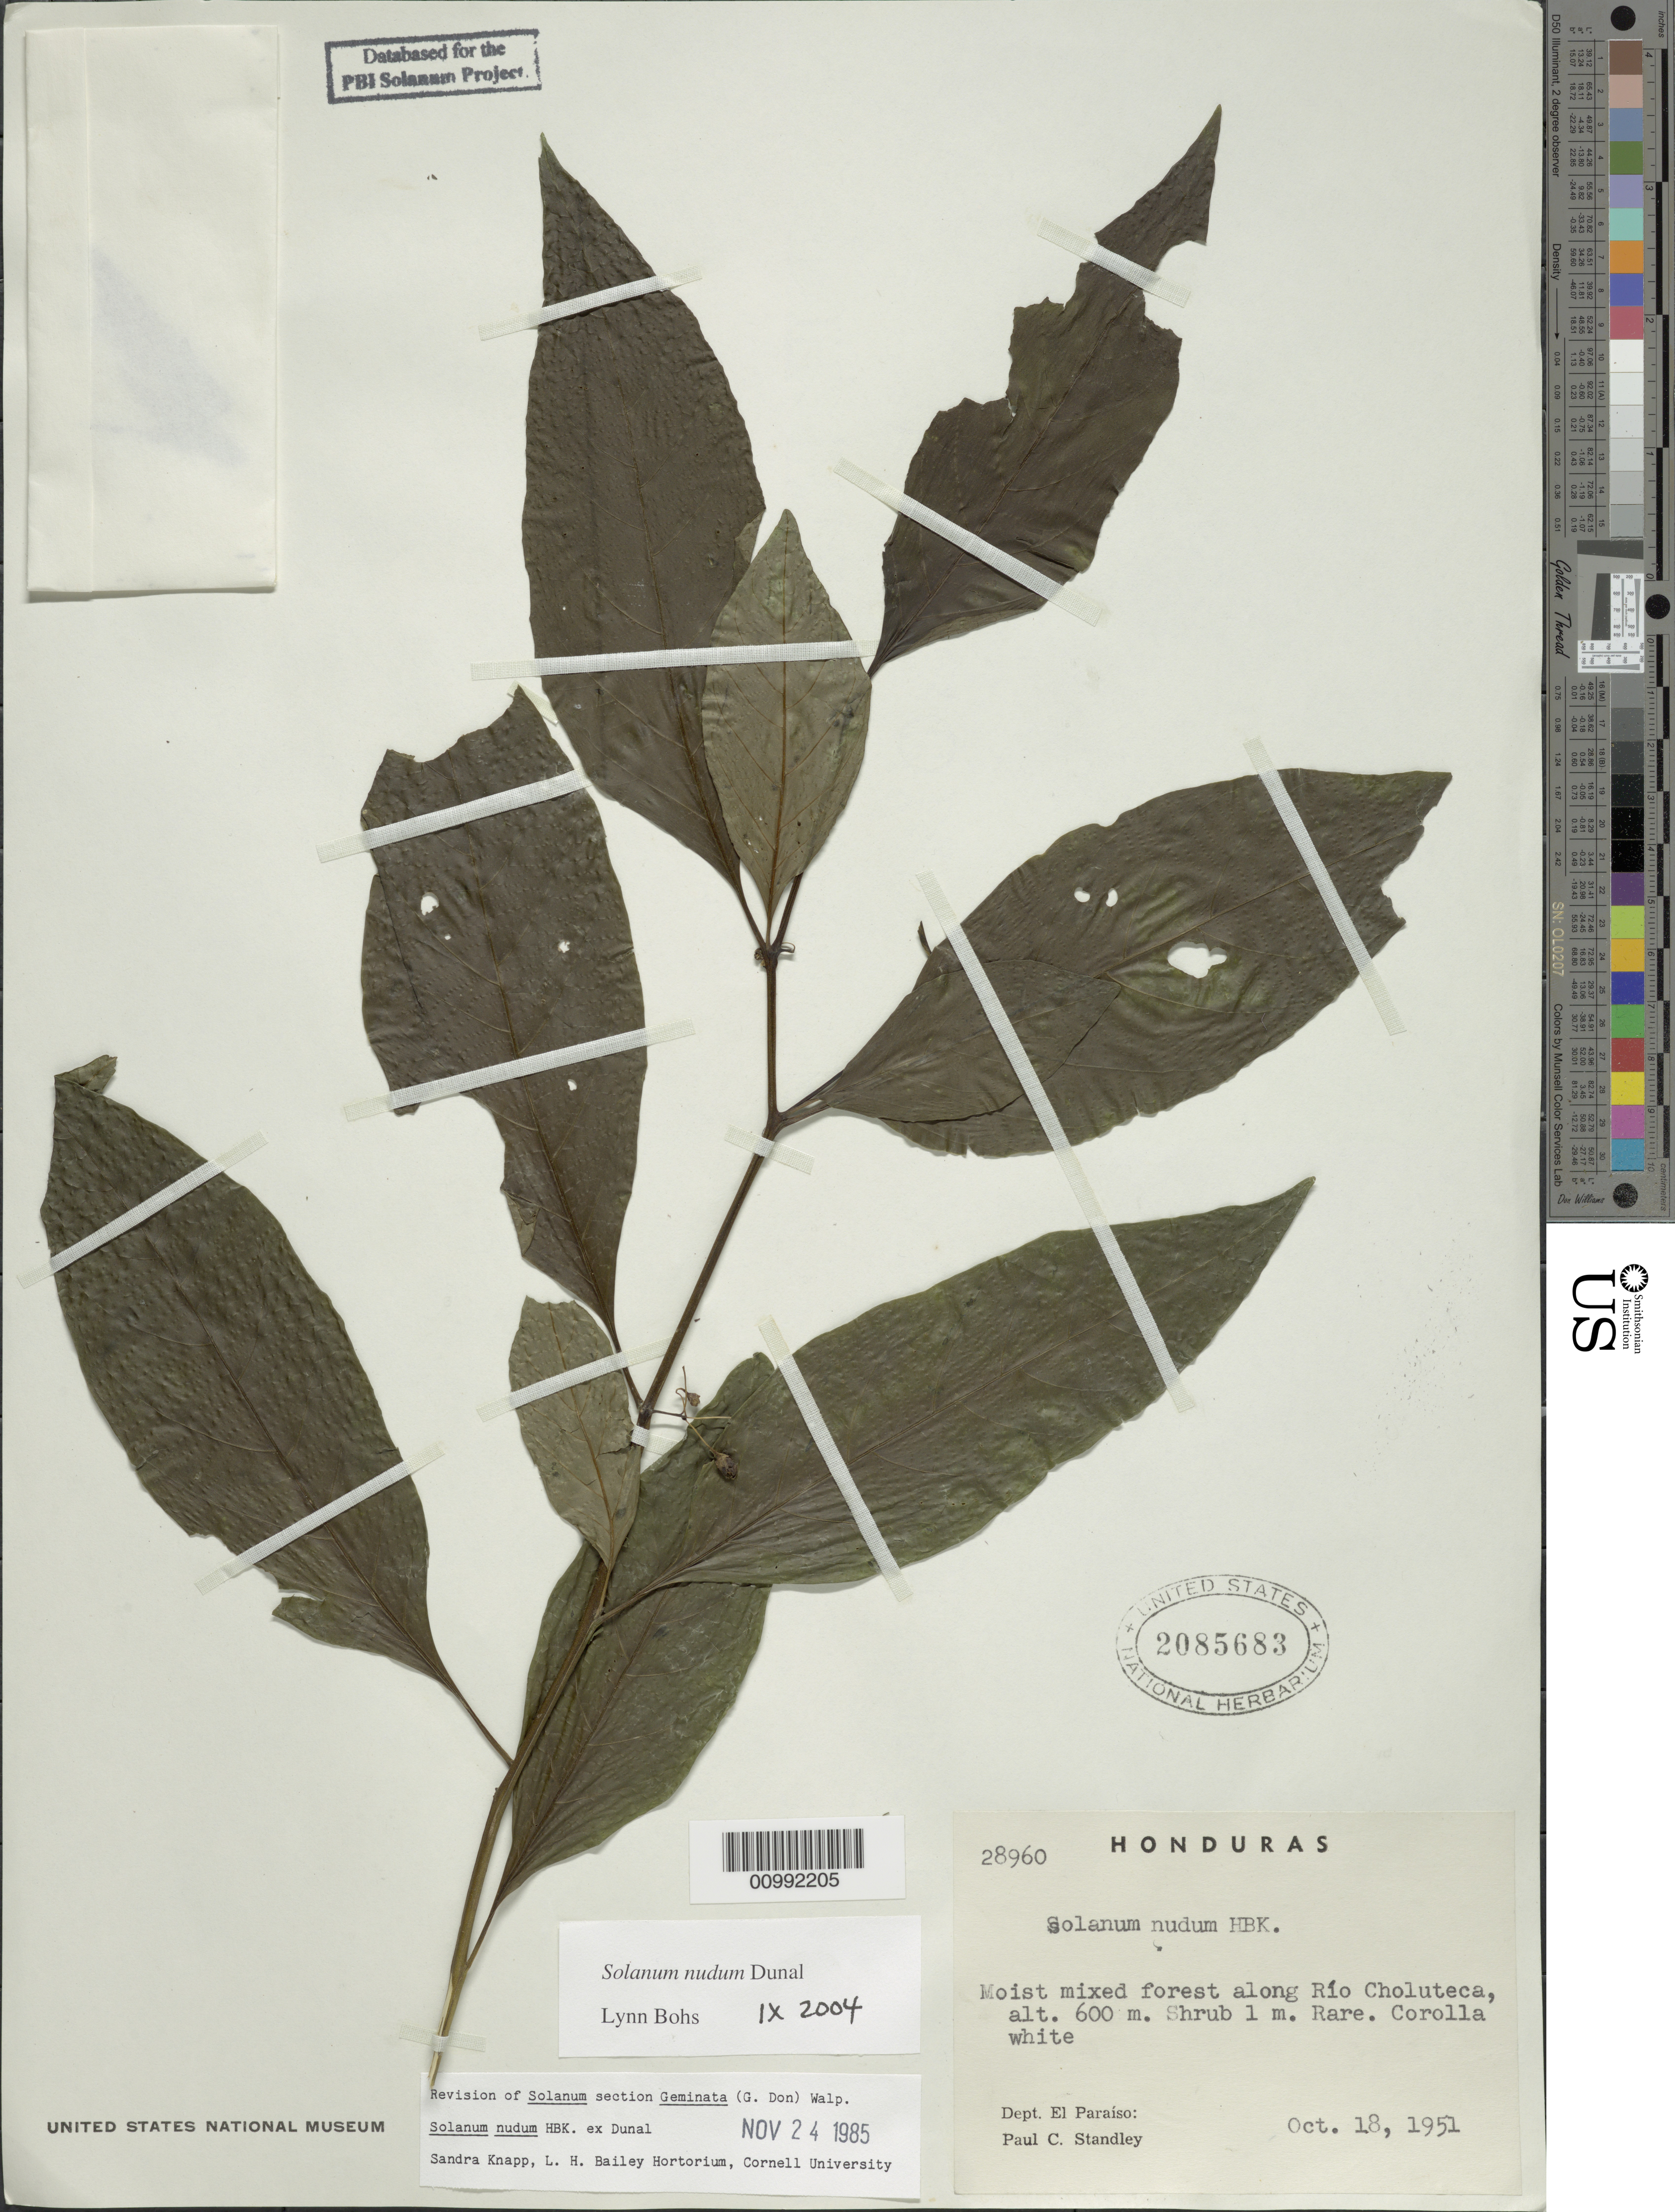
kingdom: Plantae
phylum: Tracheophyta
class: Magnoliopsida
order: Solanales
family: Solanaceae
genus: Solanum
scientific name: Solanum nudum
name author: Dunal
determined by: Bohs, L. A.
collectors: P. C. Standley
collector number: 28960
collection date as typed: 18 Oct 1951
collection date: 1951-10-18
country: Honduras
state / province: El Paraíso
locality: along Río Choluteca.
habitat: Moist mixed forest.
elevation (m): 600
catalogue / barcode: US 2085683